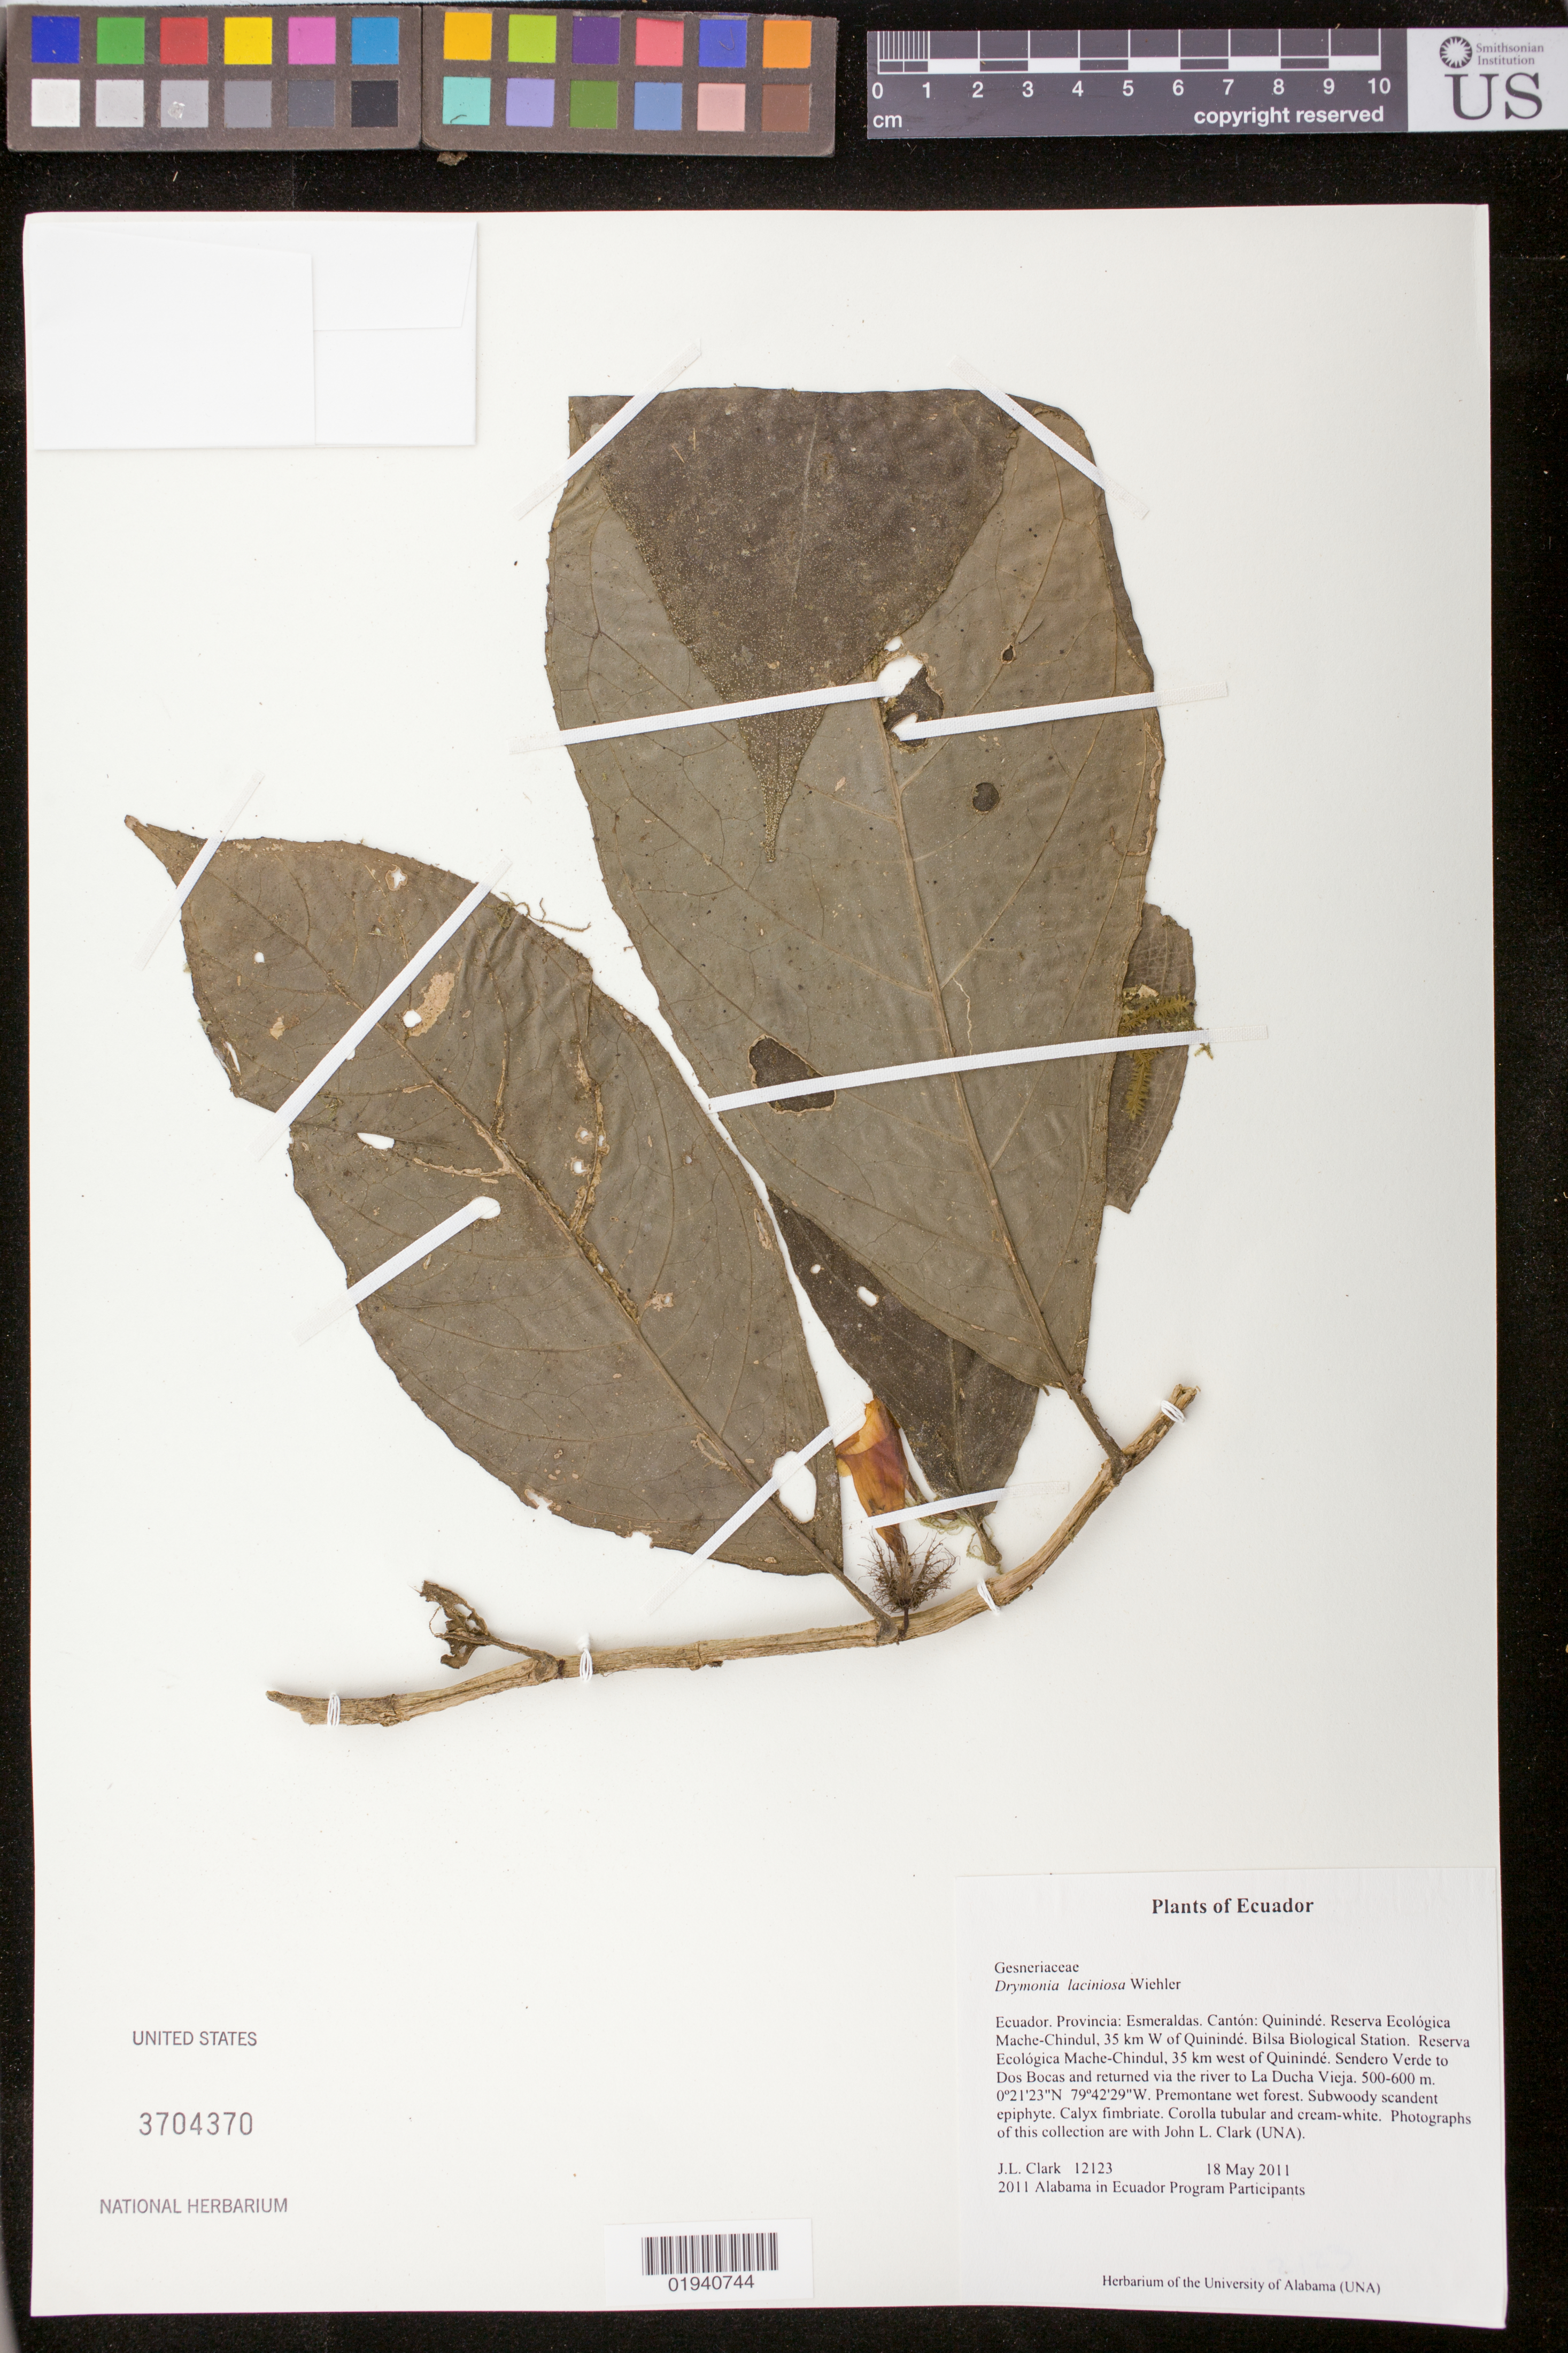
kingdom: Plantae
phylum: Tracheophyta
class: Magnoliopsida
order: Lamiales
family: Gesneriaceae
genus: Drymonia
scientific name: Drymonia laciniosa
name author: Wiehler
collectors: J. L. Clark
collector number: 12123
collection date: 2011-05-18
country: Ecuador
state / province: Esmeraldas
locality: Canton: Quininde, Reserva Ecologica Mache-Chindul, 35 km W of Quininde. Bilsa Biological Station. Sendero Verde to Dos Bocas and returned via the river to La Ducha Vieja.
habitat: Premontane wet forest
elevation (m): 500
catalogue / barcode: US 3704370